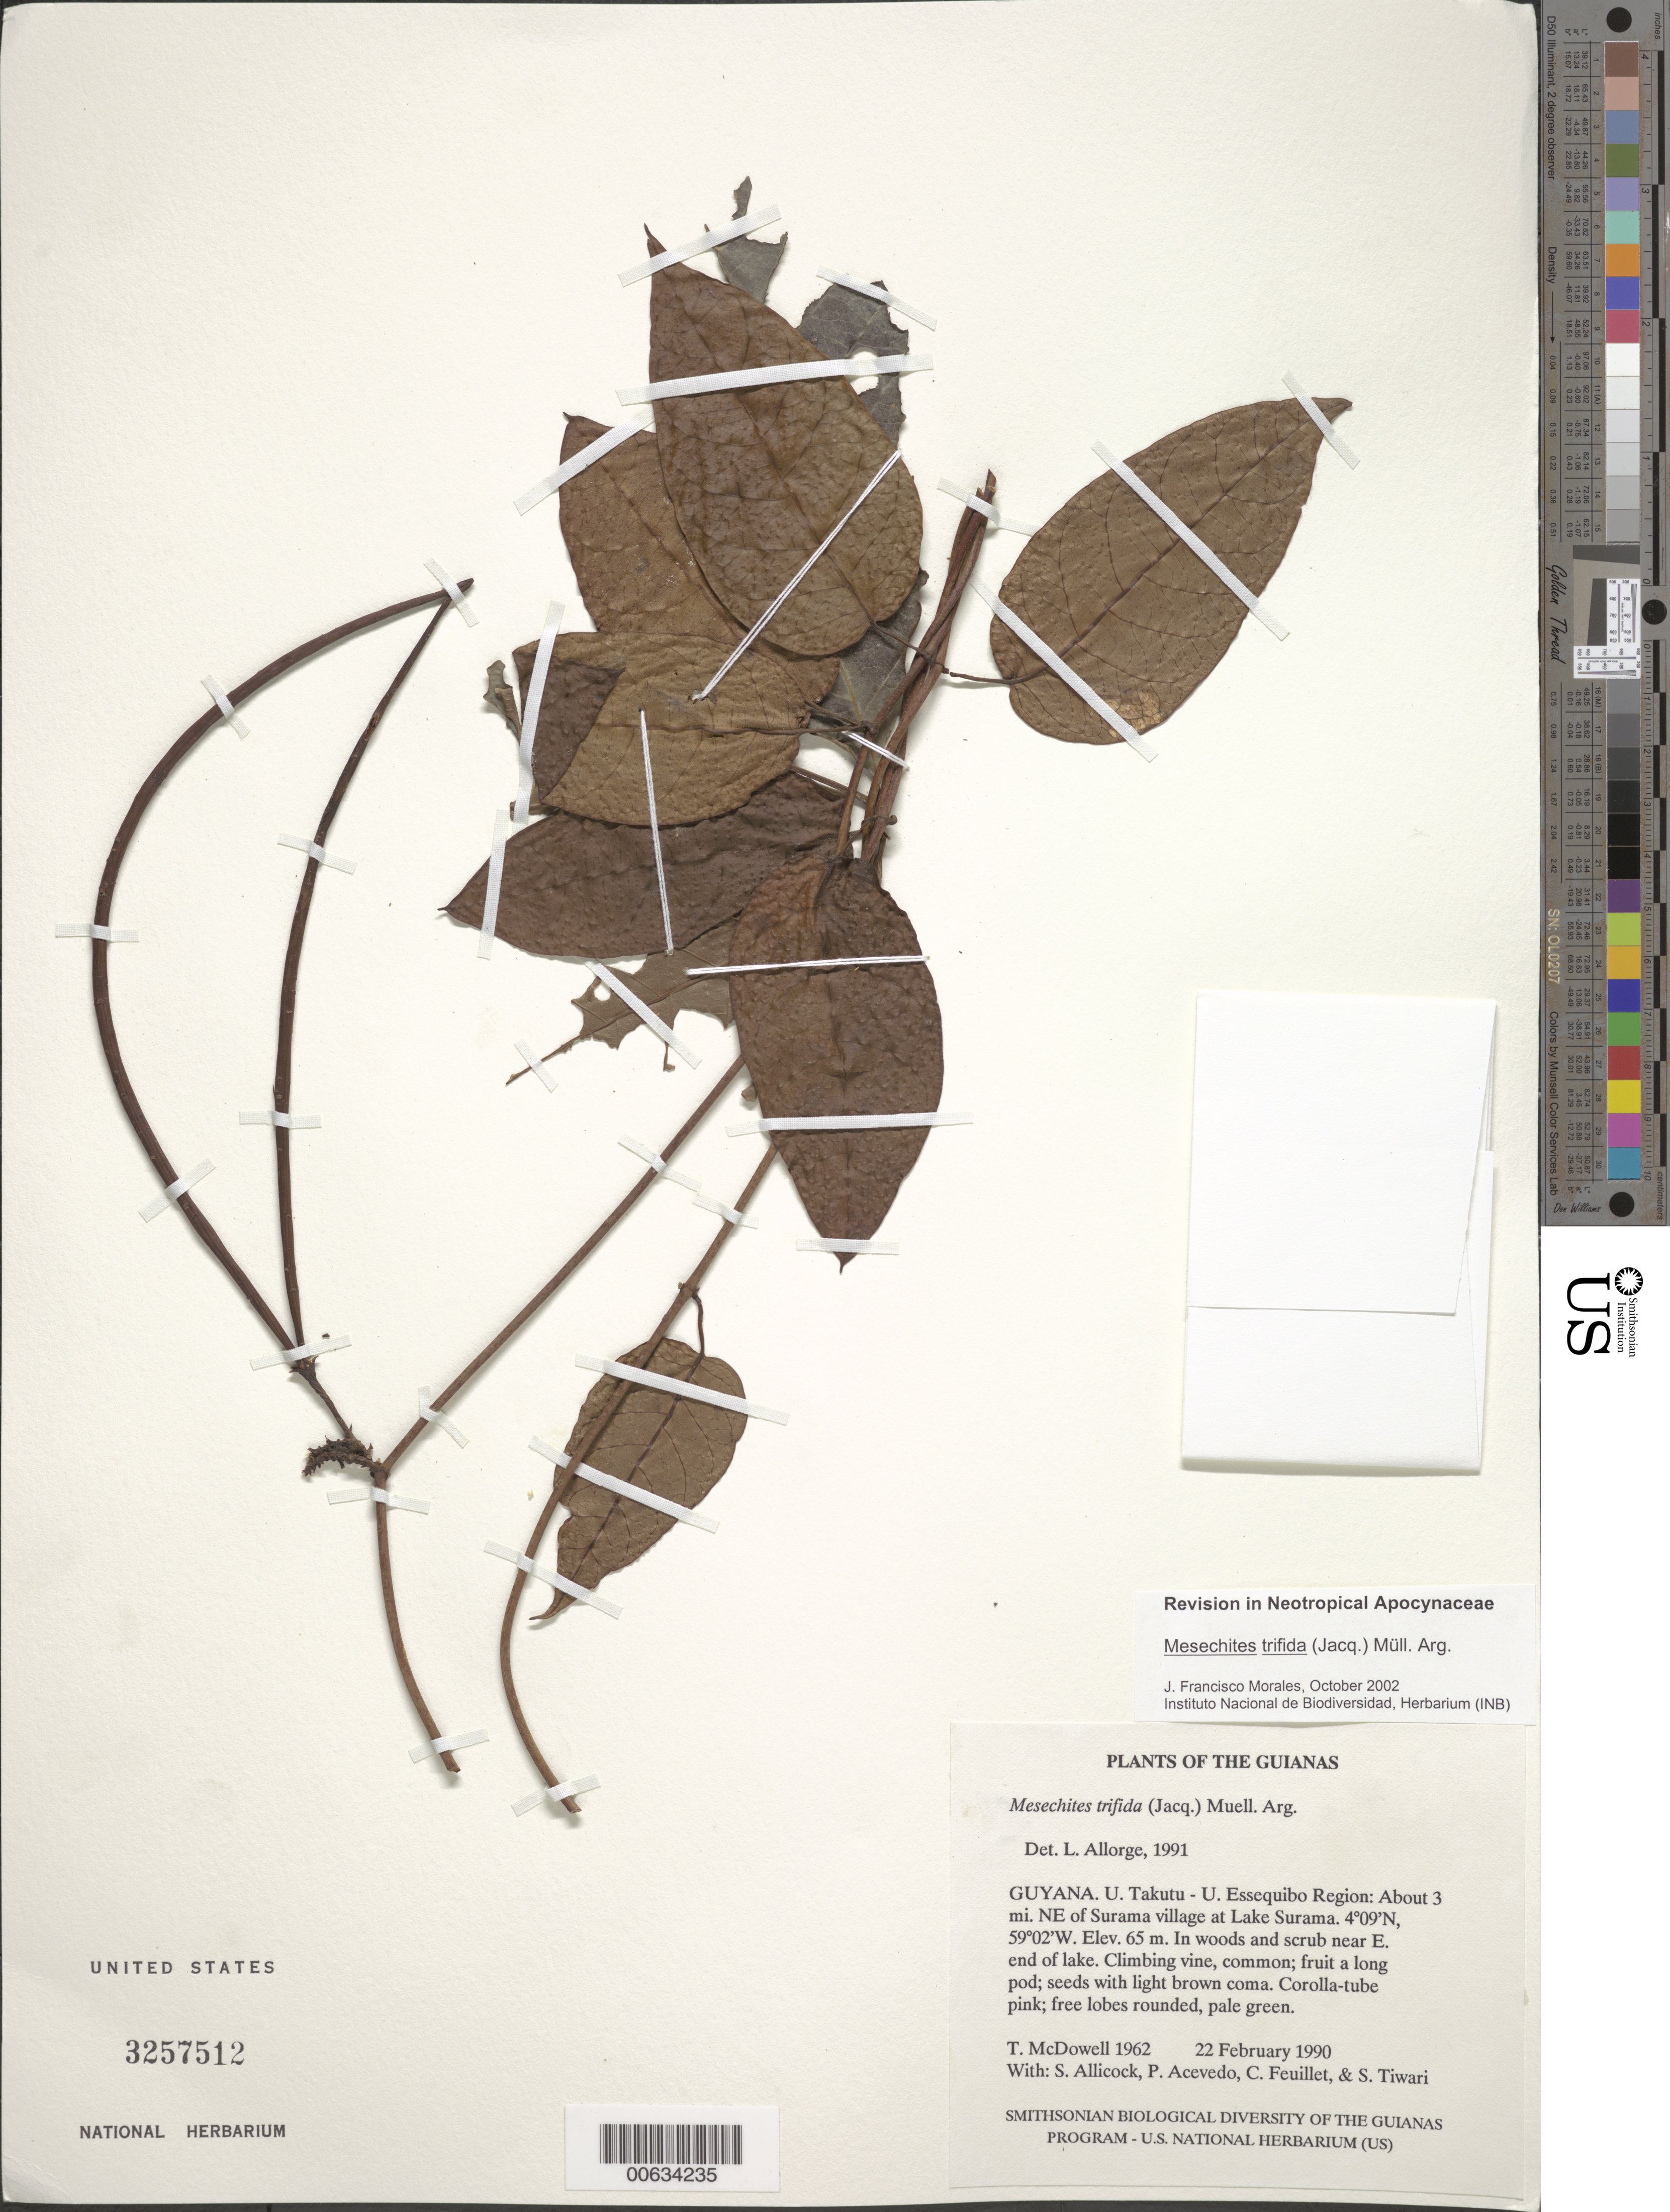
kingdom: Plantae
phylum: Tracheophyta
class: Magnoliopsida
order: Gentianales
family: Apocynaceae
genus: Mesechites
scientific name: Mesechites trifidus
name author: (Jacq.) Müll. Arg.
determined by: Morales, J. F.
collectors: T. McDowell, S. Allicock, P. Acevedo-Rodr., C. Feuillet & S. Tiwari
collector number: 1962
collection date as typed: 22 February 1990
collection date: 1990-02-22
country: Guyana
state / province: U. Takutu-U. Essequibo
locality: About 3 mi. NE of Surama village, near eastern end of Lake Surama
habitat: Woods and scrub besides lake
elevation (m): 65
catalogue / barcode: US 3257512